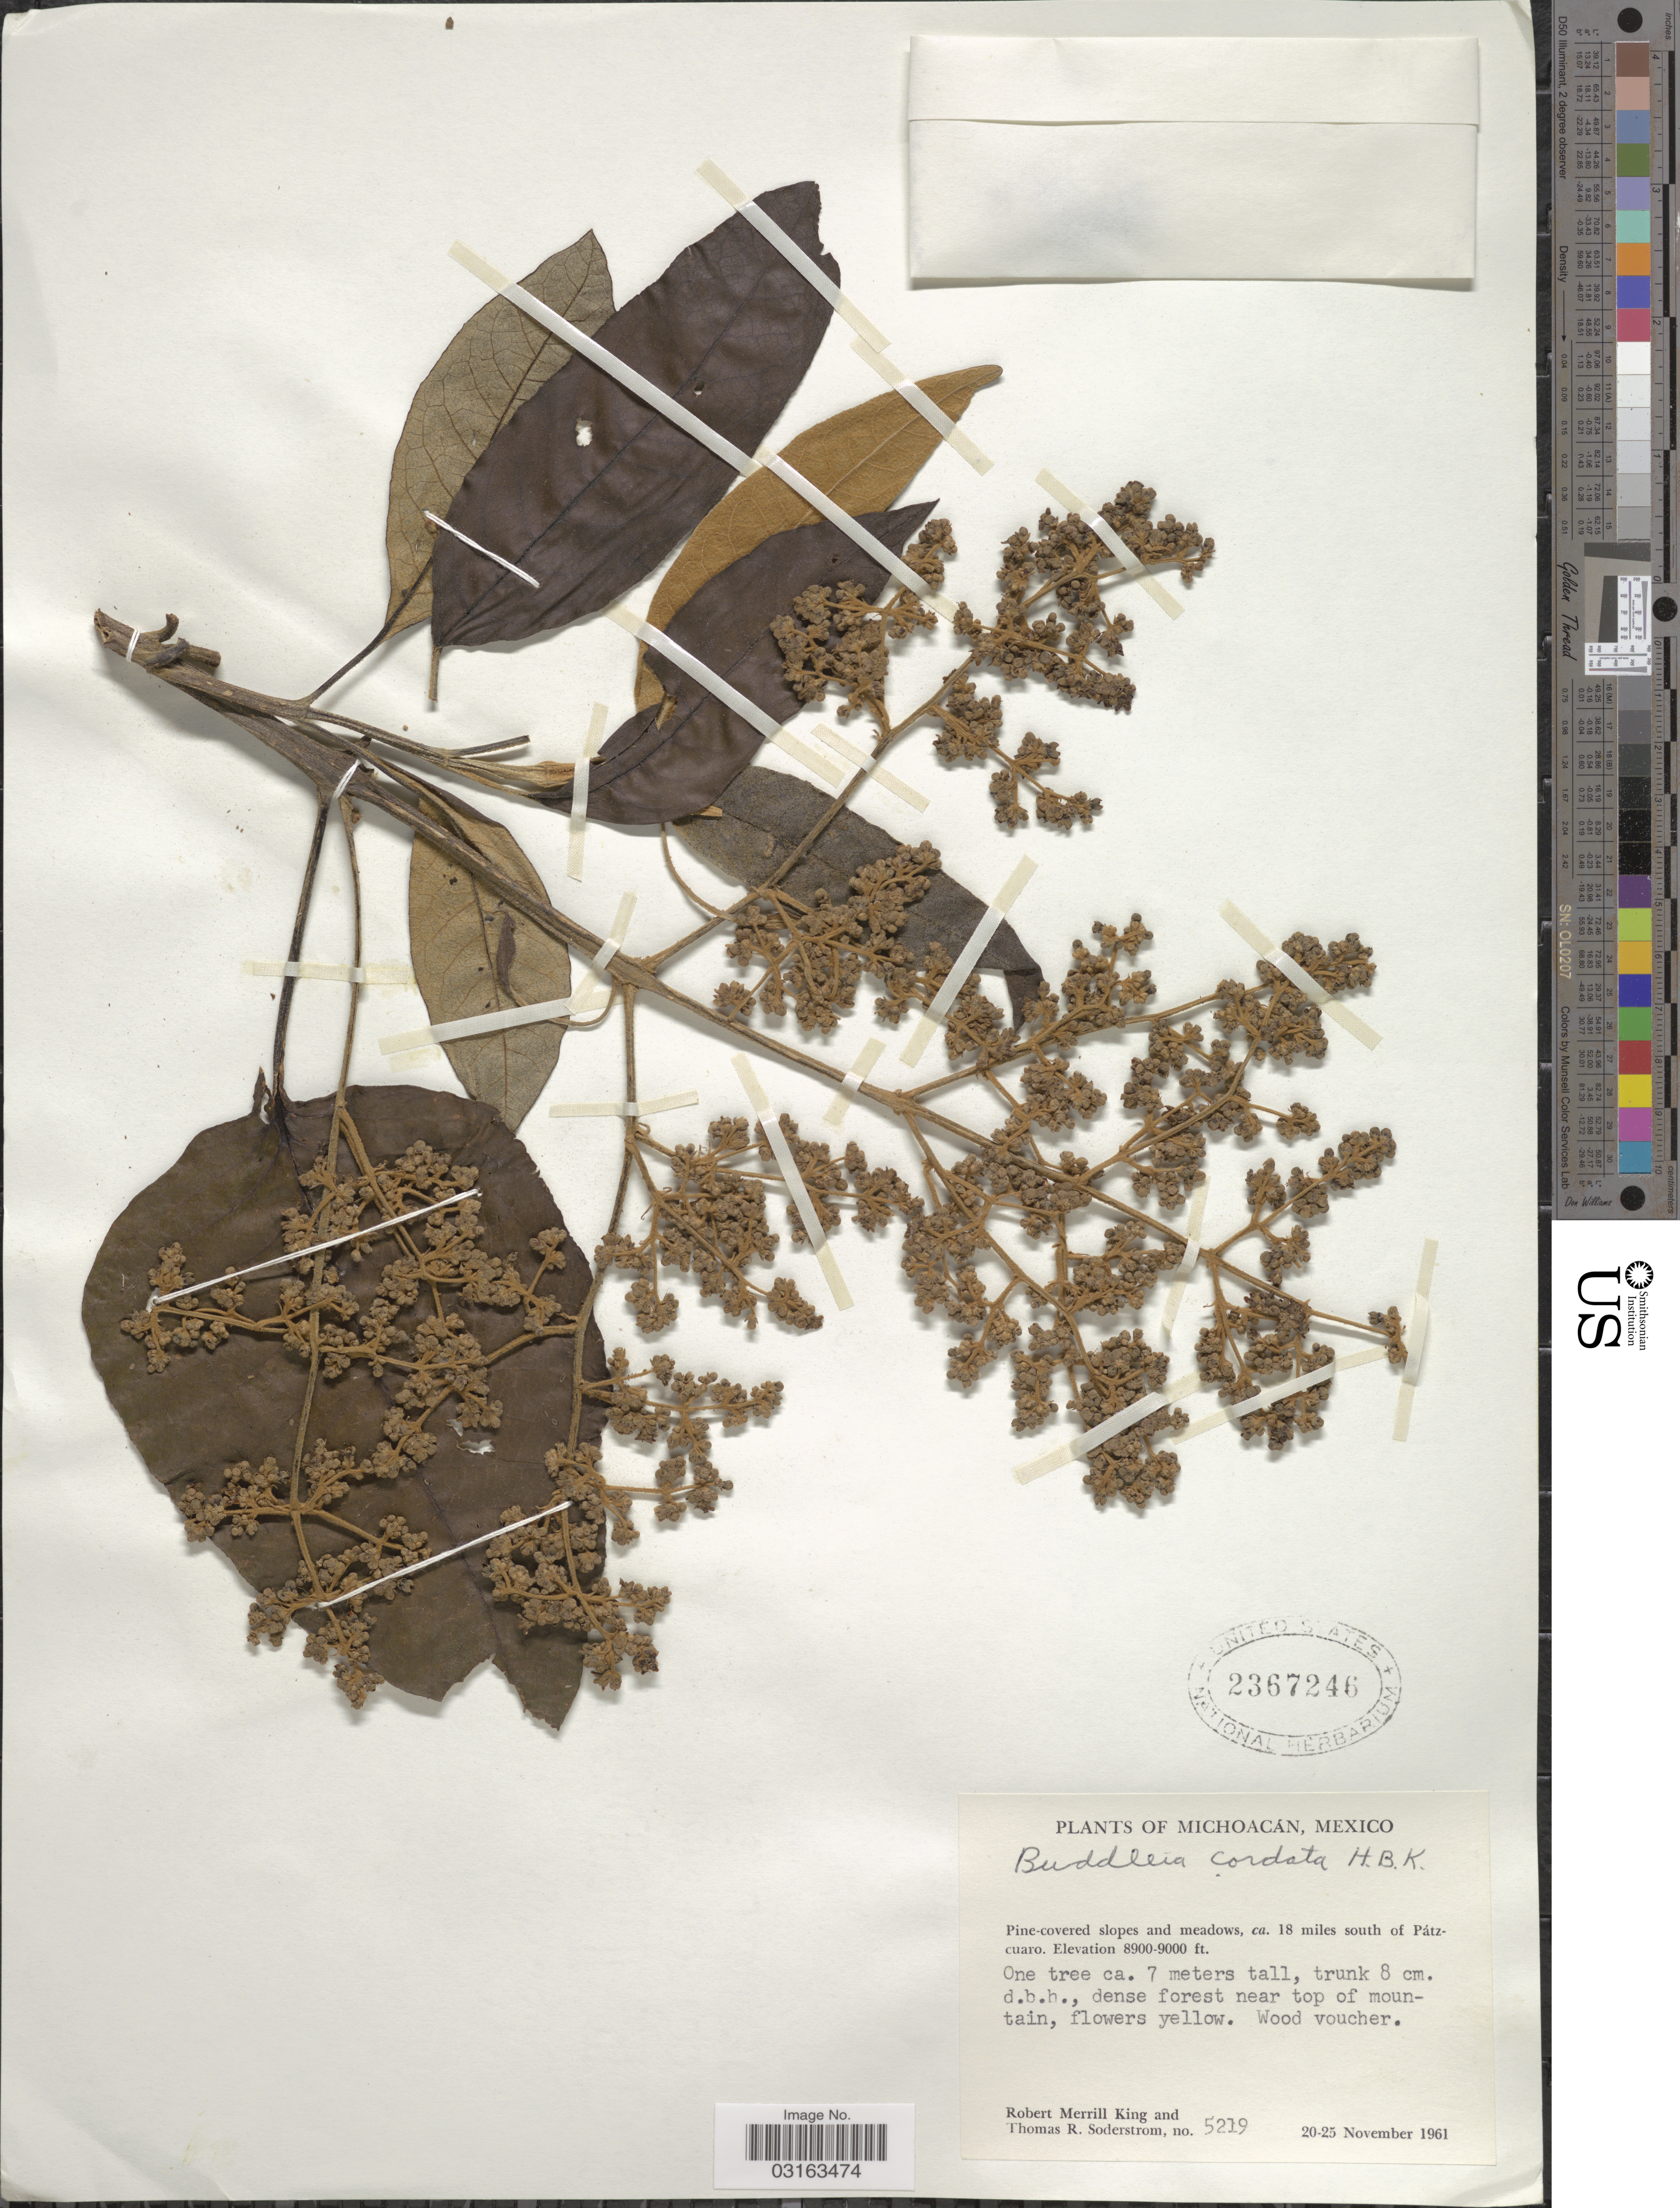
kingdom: Plantae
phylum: Tracheophyta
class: Magnoliopsida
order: Lamiales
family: Scrophulariaceae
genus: Buddleja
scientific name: Buddleja cordata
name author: Kunth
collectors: R. M. King & T. R. Soderstrom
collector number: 5219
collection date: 1961-11-20/1961-11-25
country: Mexico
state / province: Michoacán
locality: Ca. 18 miles south of Pátzcuarro.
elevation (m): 2713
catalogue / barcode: US 2367246